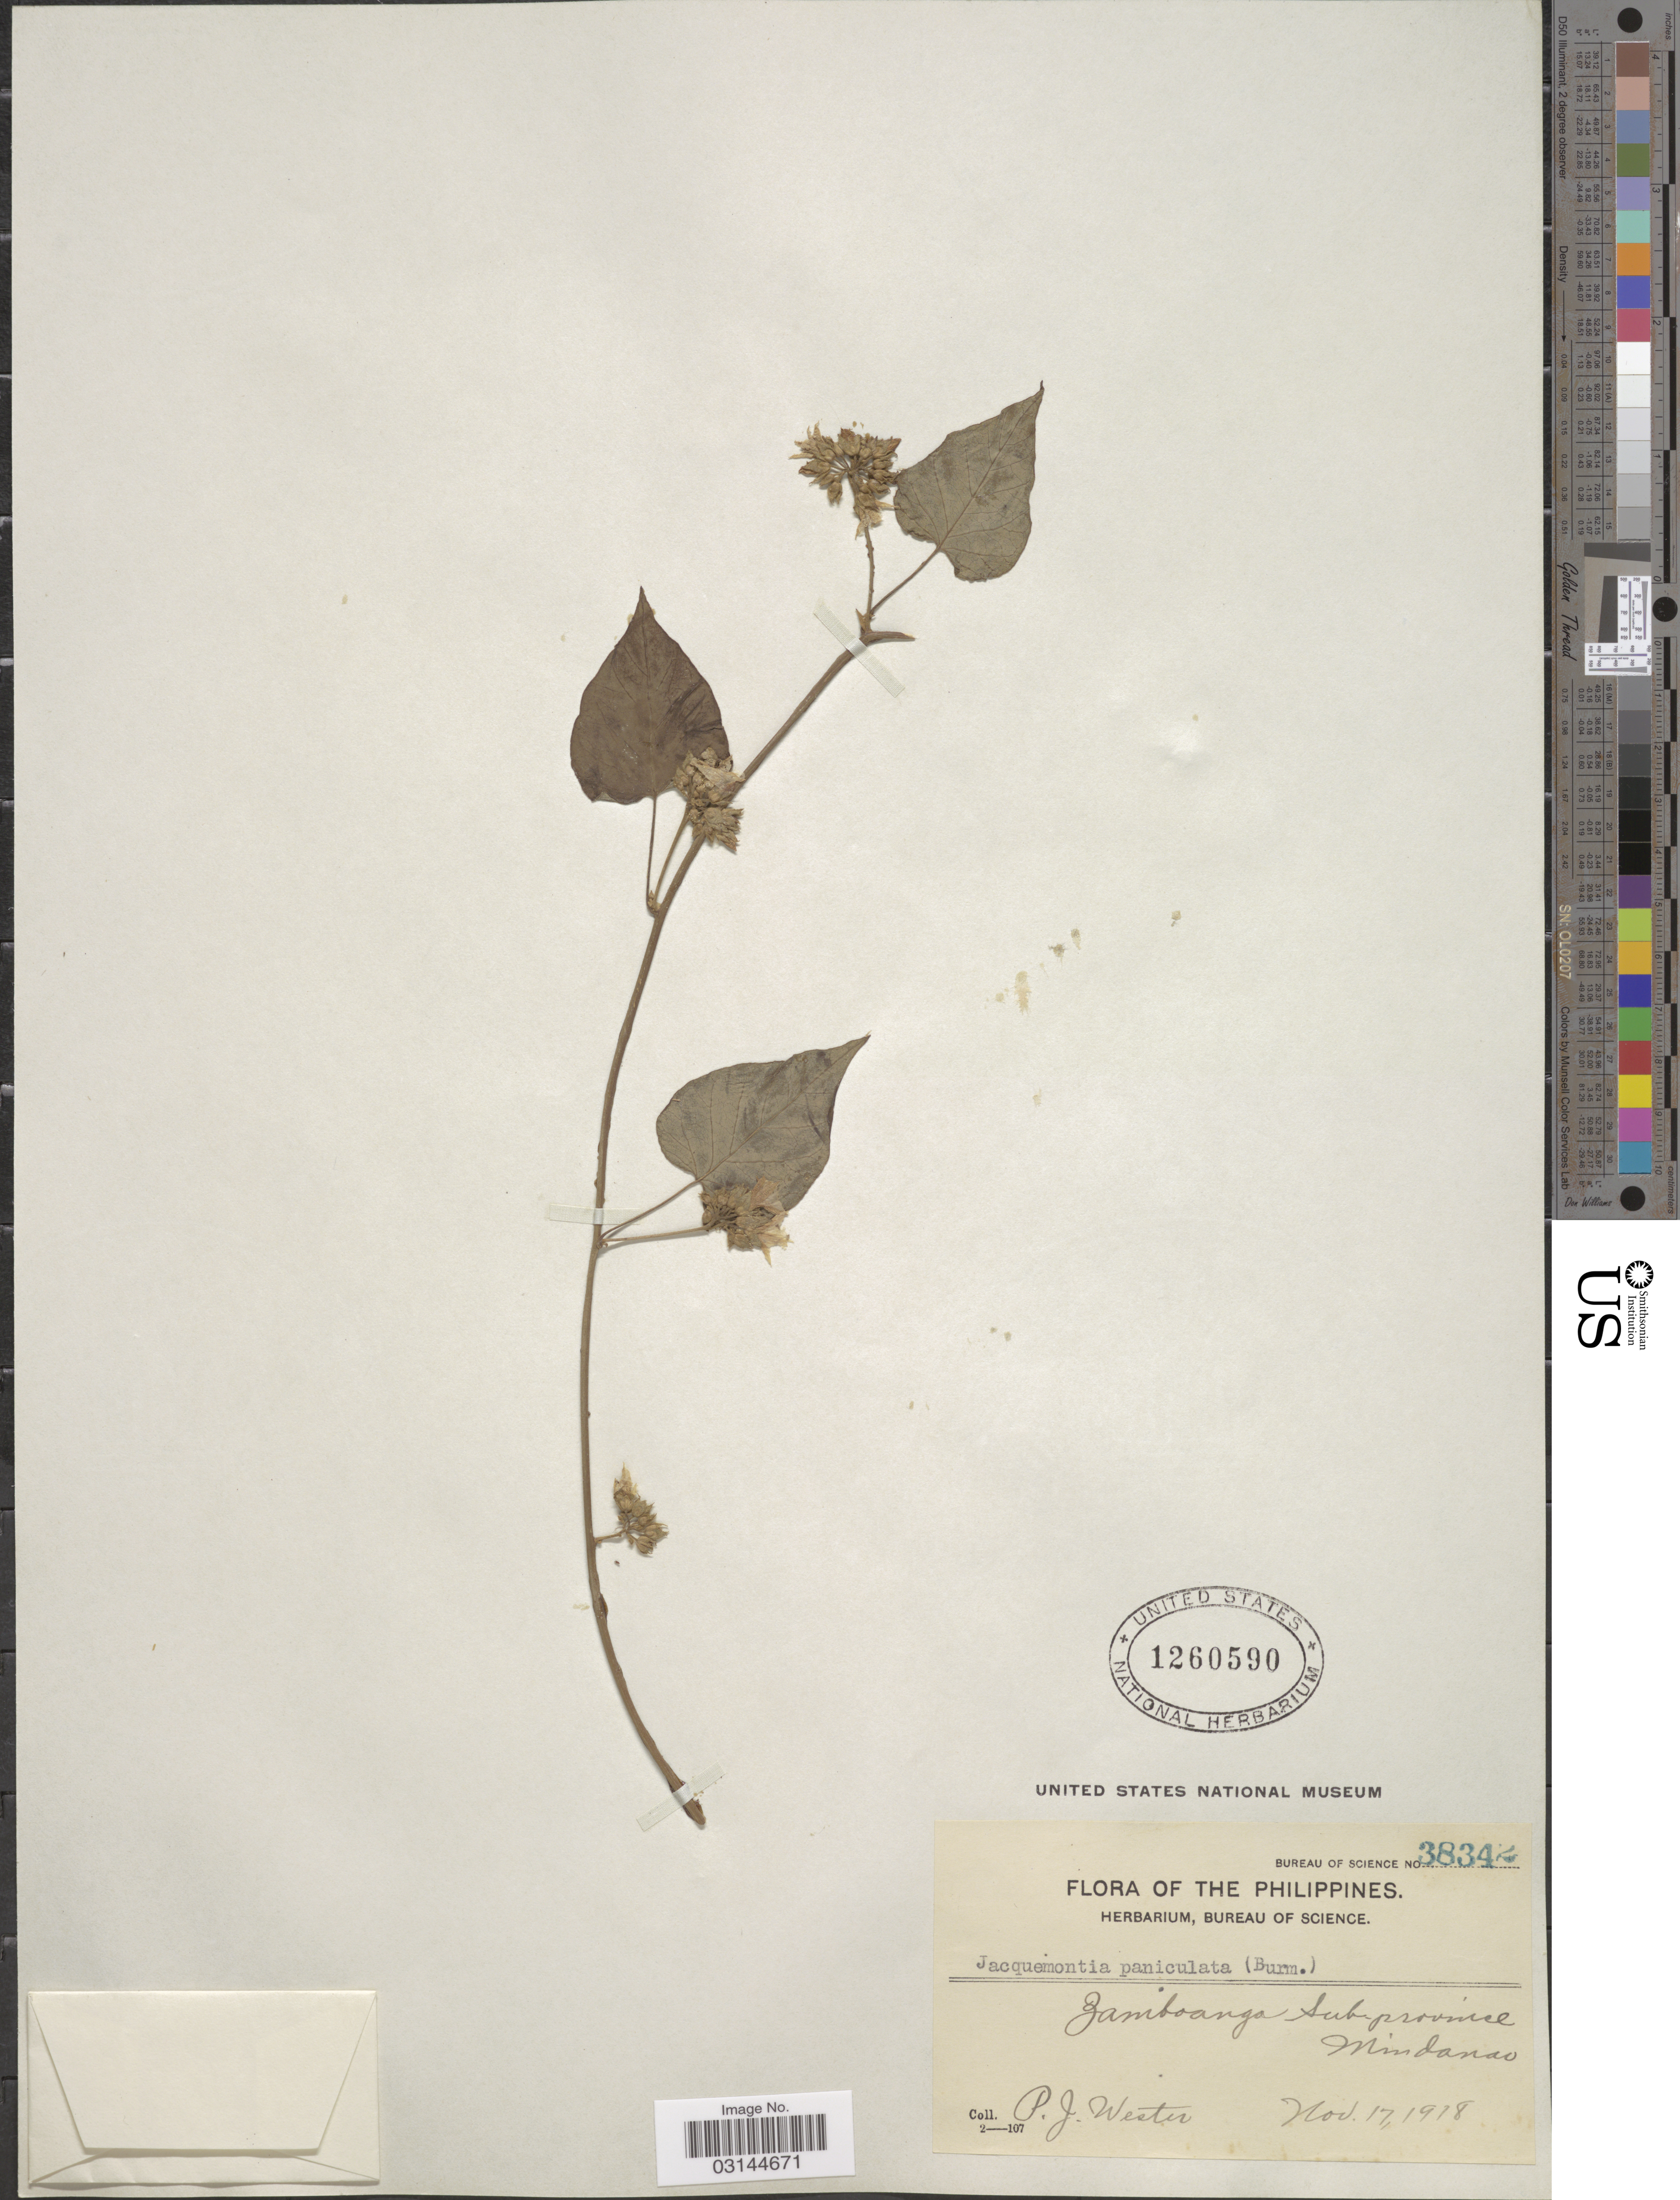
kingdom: Plantae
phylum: Tracheophyta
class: Magnoliopsida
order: Solanales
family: Convolvulaceae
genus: Jacquemontia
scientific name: Jacquemontia paniculata var. tomentosa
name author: (Warb.) Ooststr.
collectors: P. J. Wester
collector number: Bureau of Science 38342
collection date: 1918-11-17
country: Philippines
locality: Zamboanga sub-province. Mindanao.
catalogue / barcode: US 1260590